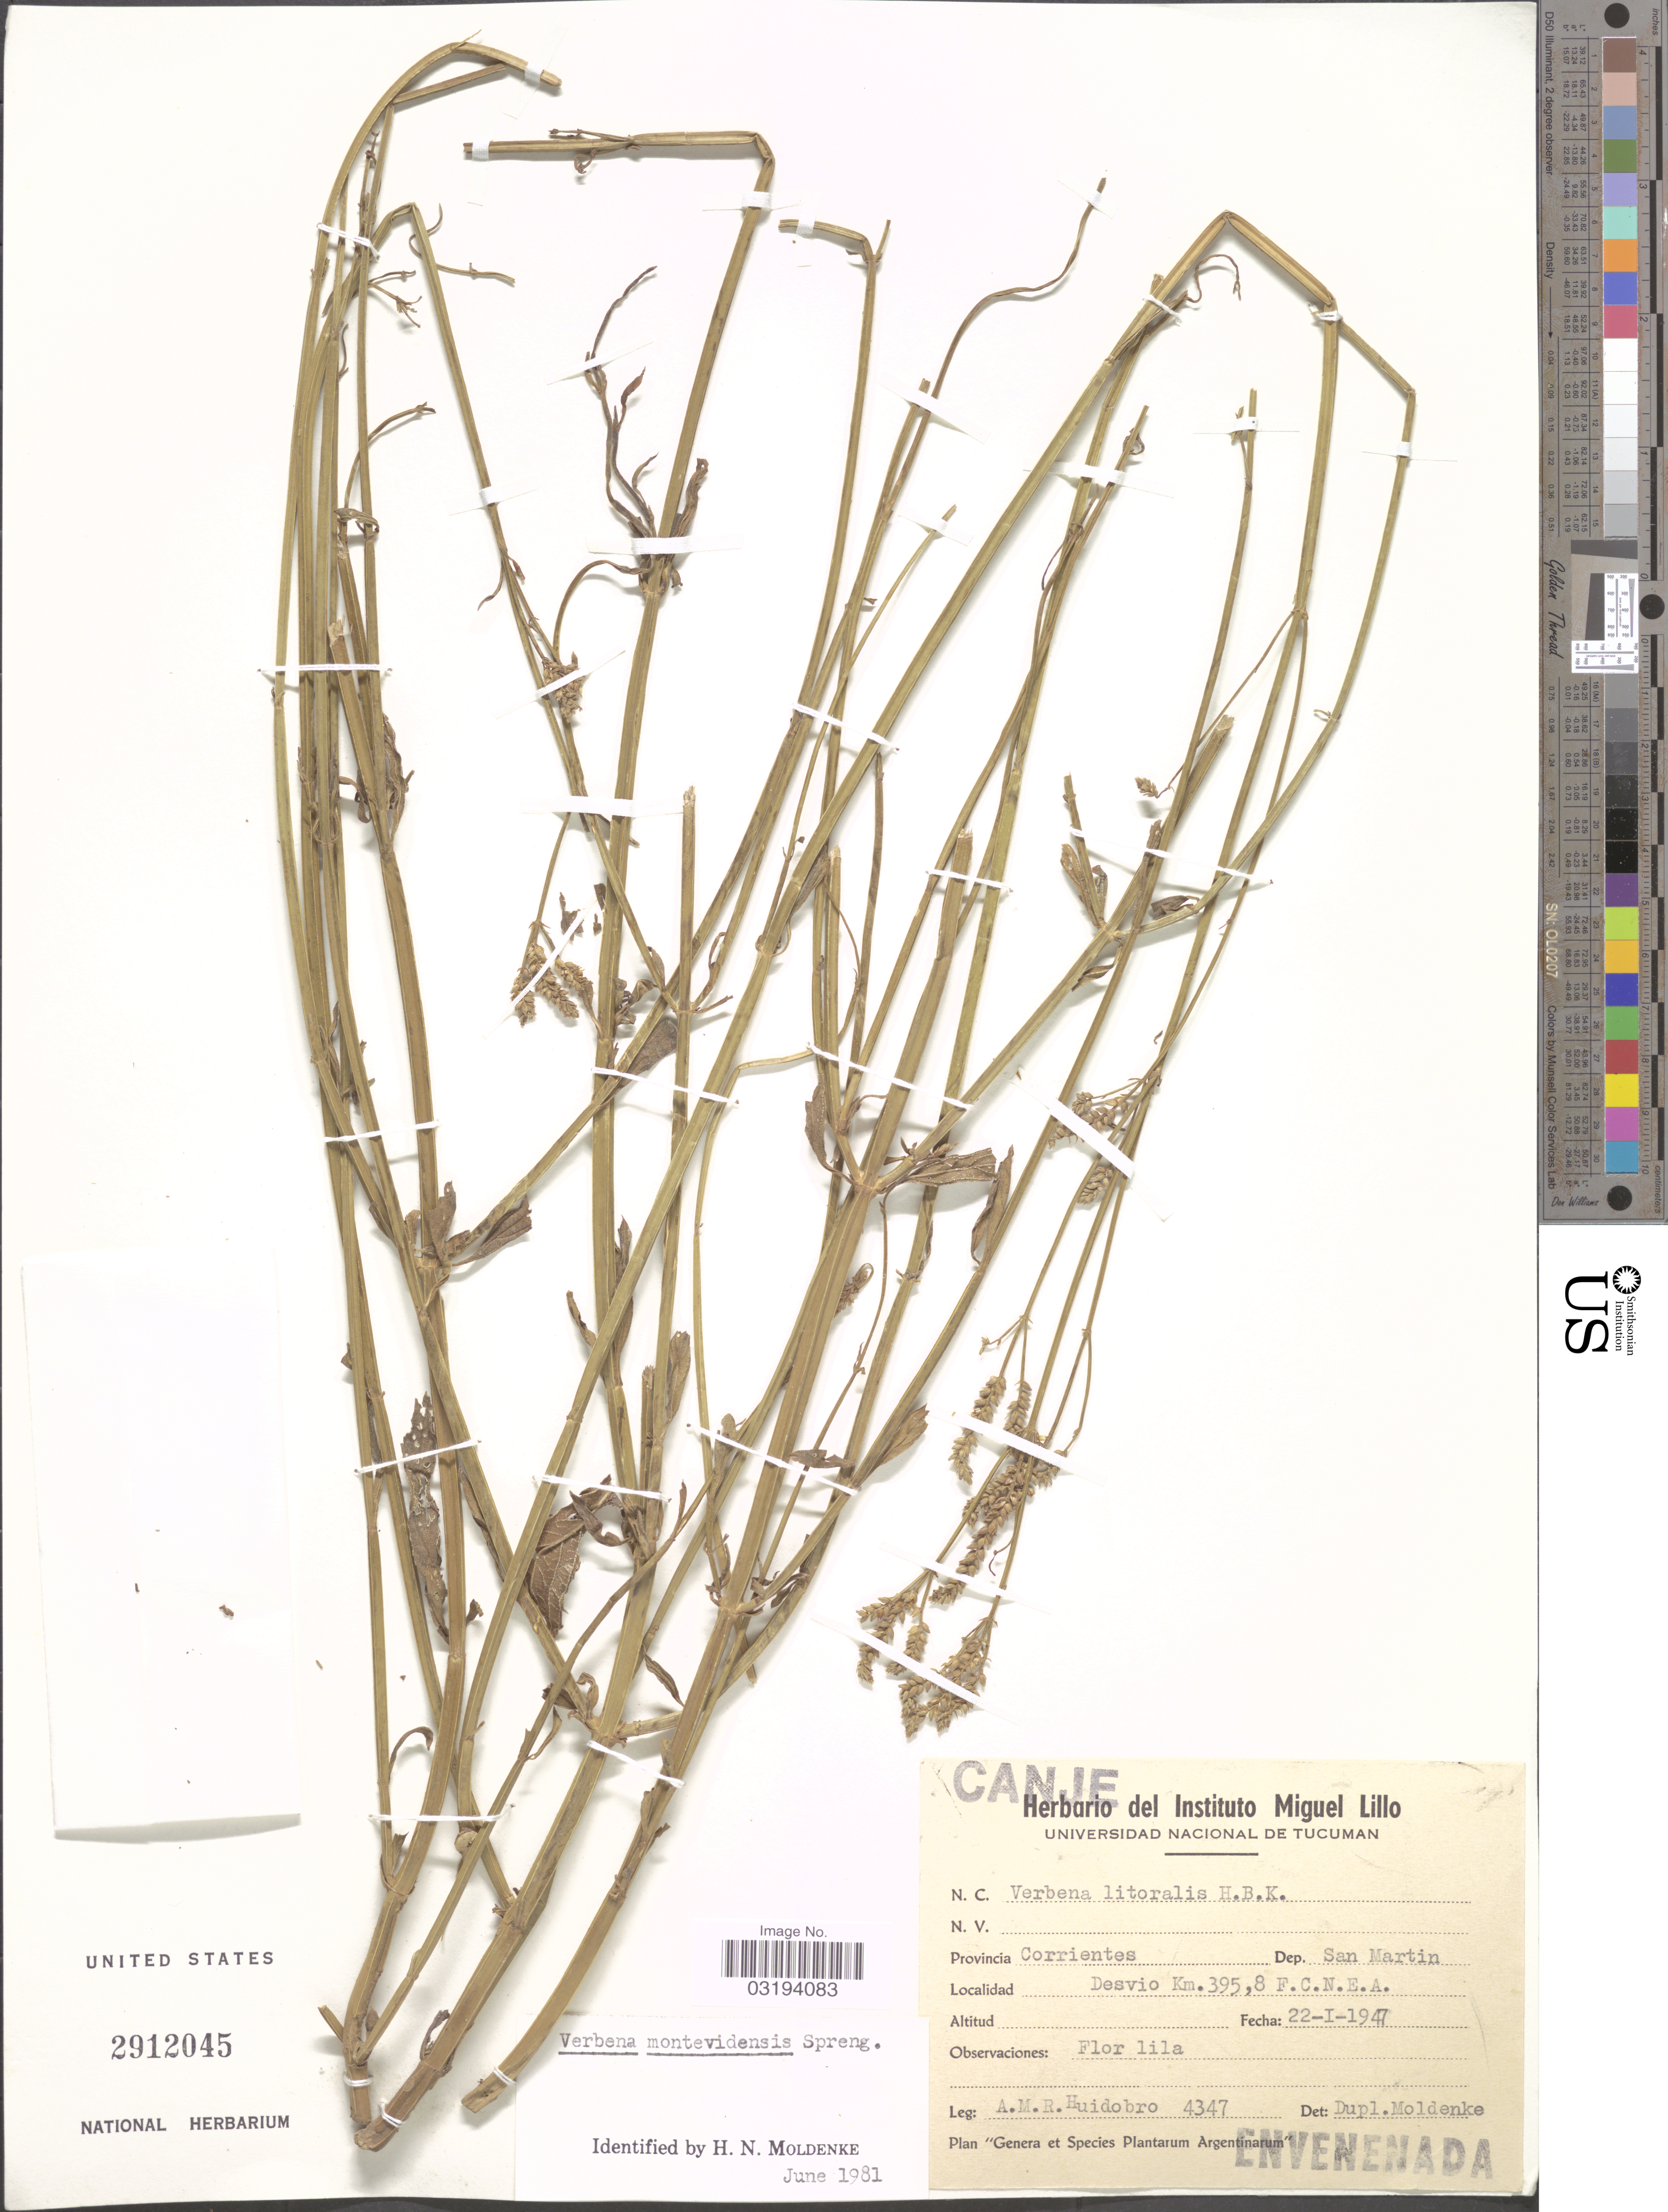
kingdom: Plantae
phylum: Tracheophyta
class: Magnoliopsida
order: Lamiales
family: Verbenaceae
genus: Verbena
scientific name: Verbena montevidensis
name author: Spreng.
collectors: A. M. R. Huidobro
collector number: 4347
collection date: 1947-01-22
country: Argentina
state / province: Corrientes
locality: Dep. San Martin. Desvio Km. 395, 8 F.C.N.E.A.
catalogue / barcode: US 2912045